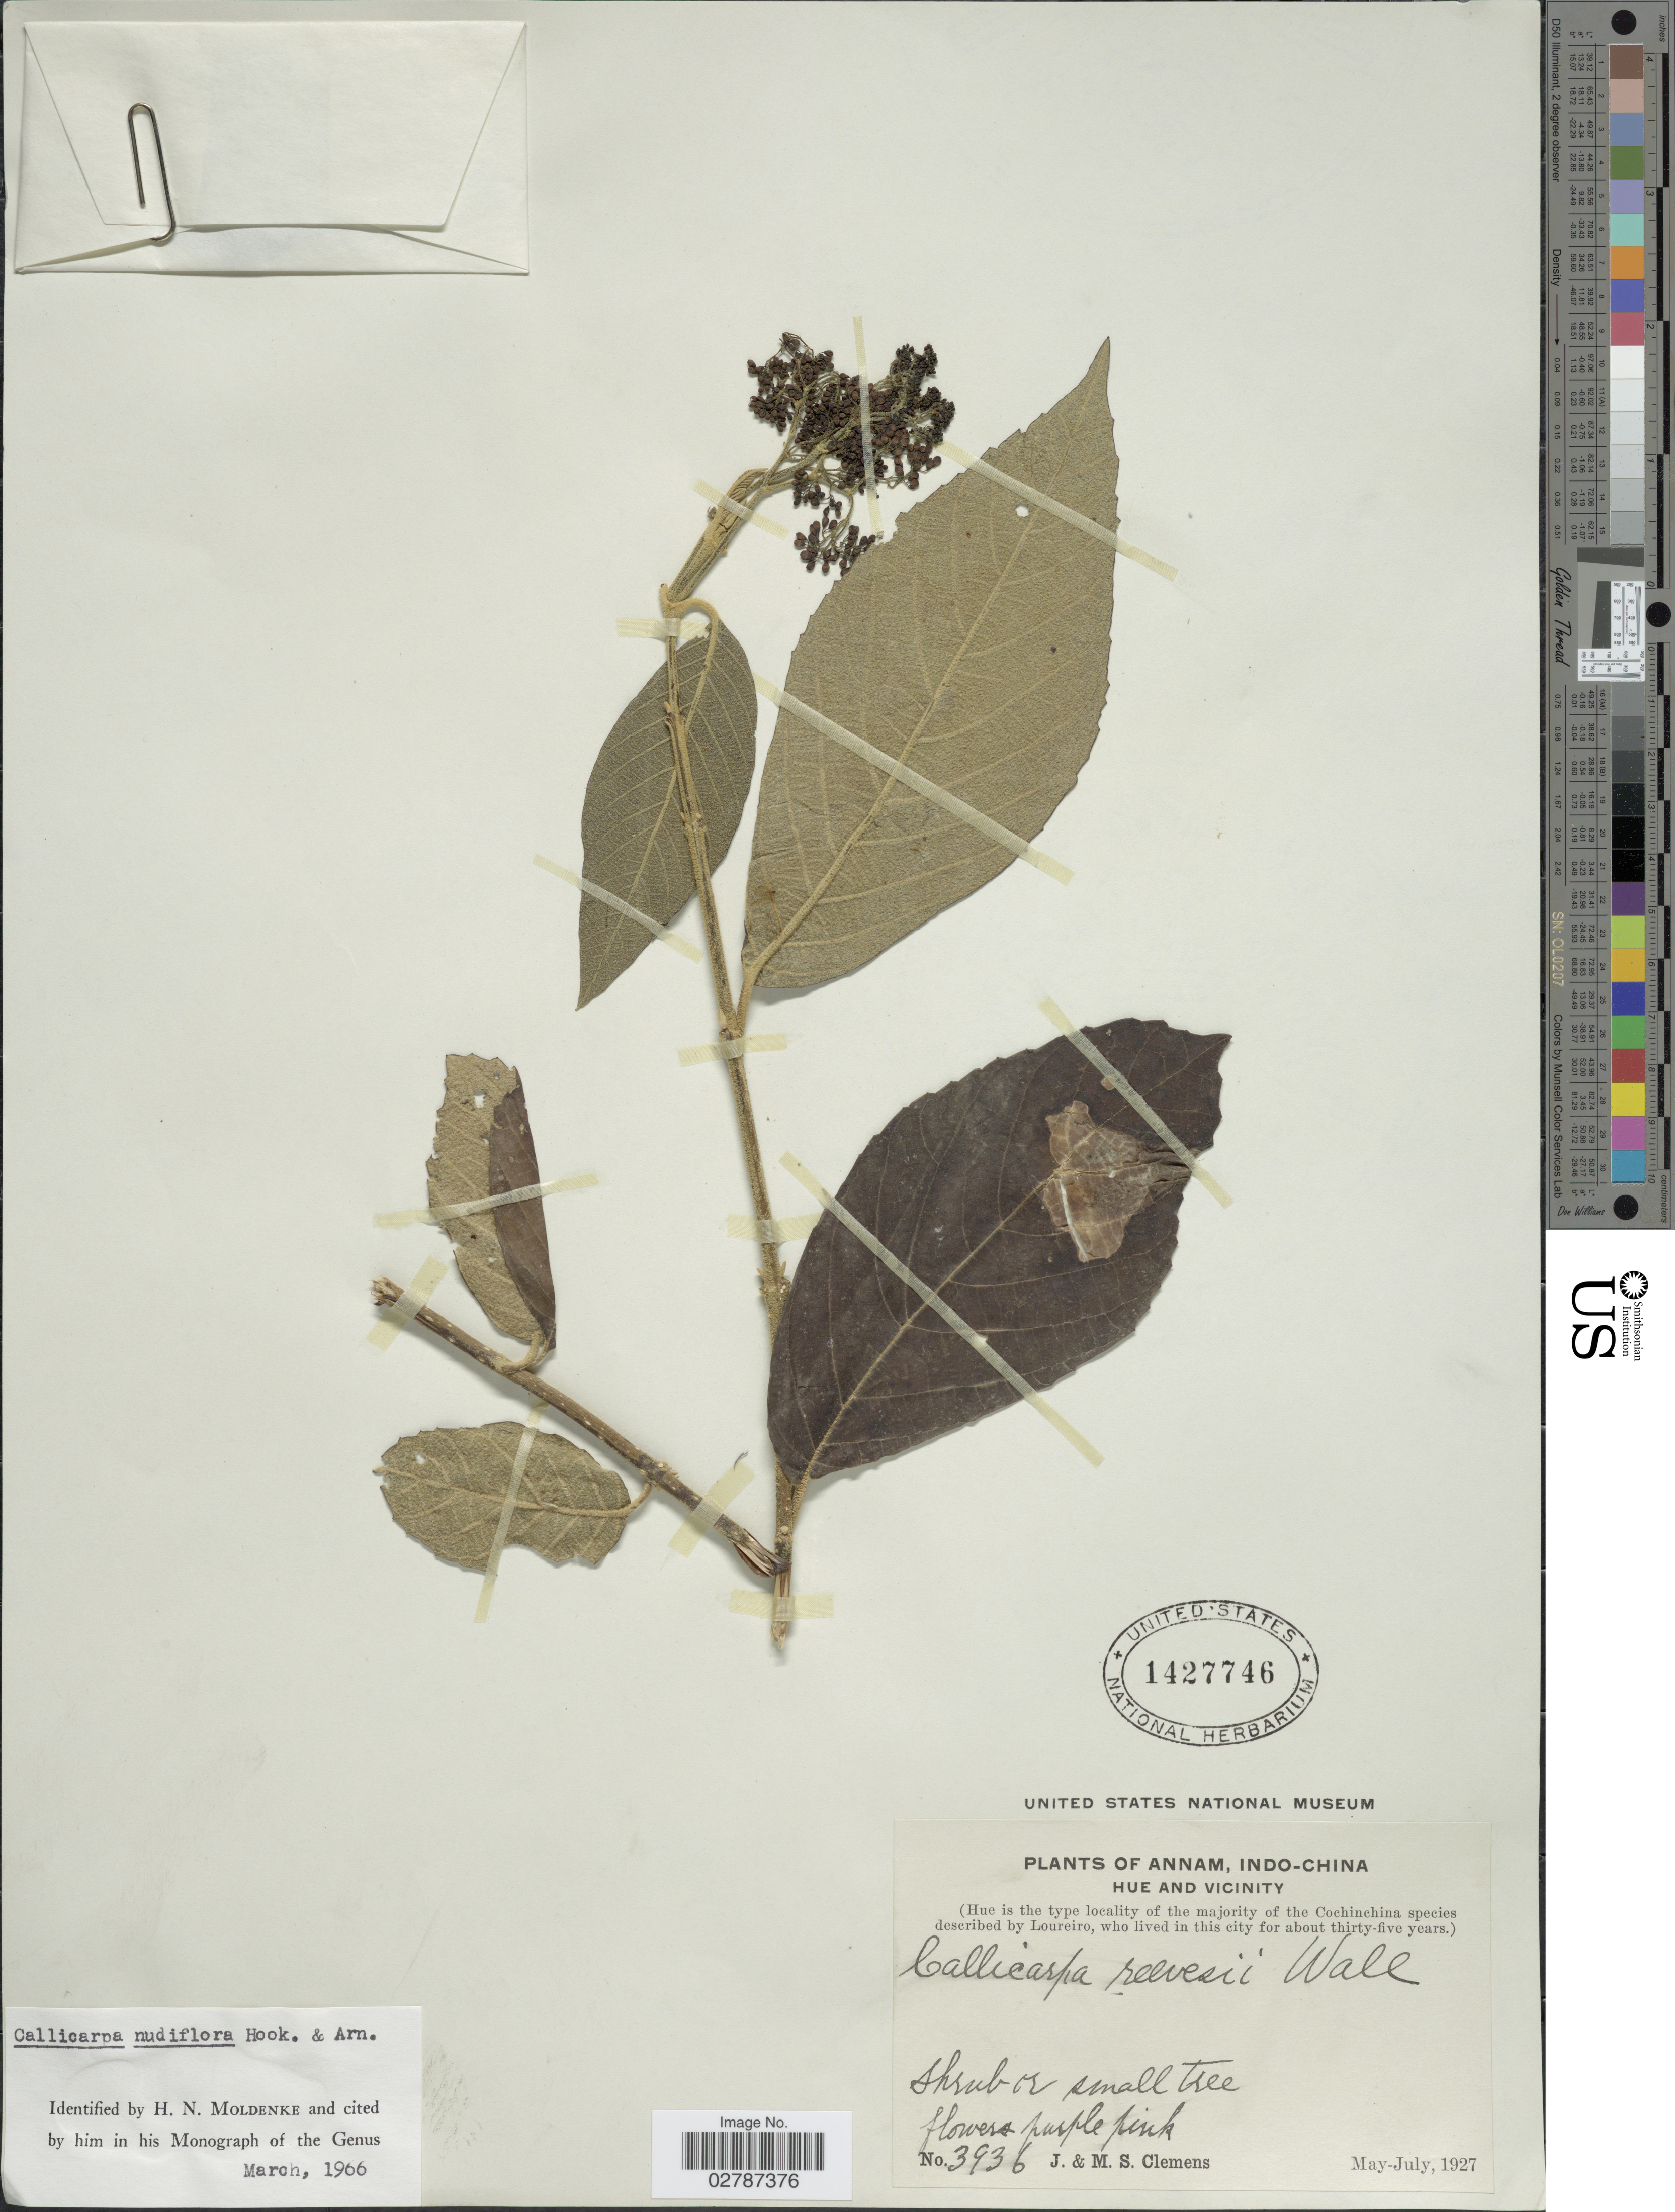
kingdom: Plantae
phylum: Tracheophyta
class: Magnoliopsida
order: Lamiales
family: Lamiaceae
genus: Callicarpa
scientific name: Callicarpa nudiflora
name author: Hook. & Arn.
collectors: J. Clemens & M. S. Clemens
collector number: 3936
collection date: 1927-05/1927-07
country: Vietnam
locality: Annam, Indo-China. Hue and Vicinity.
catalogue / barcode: US 1427746